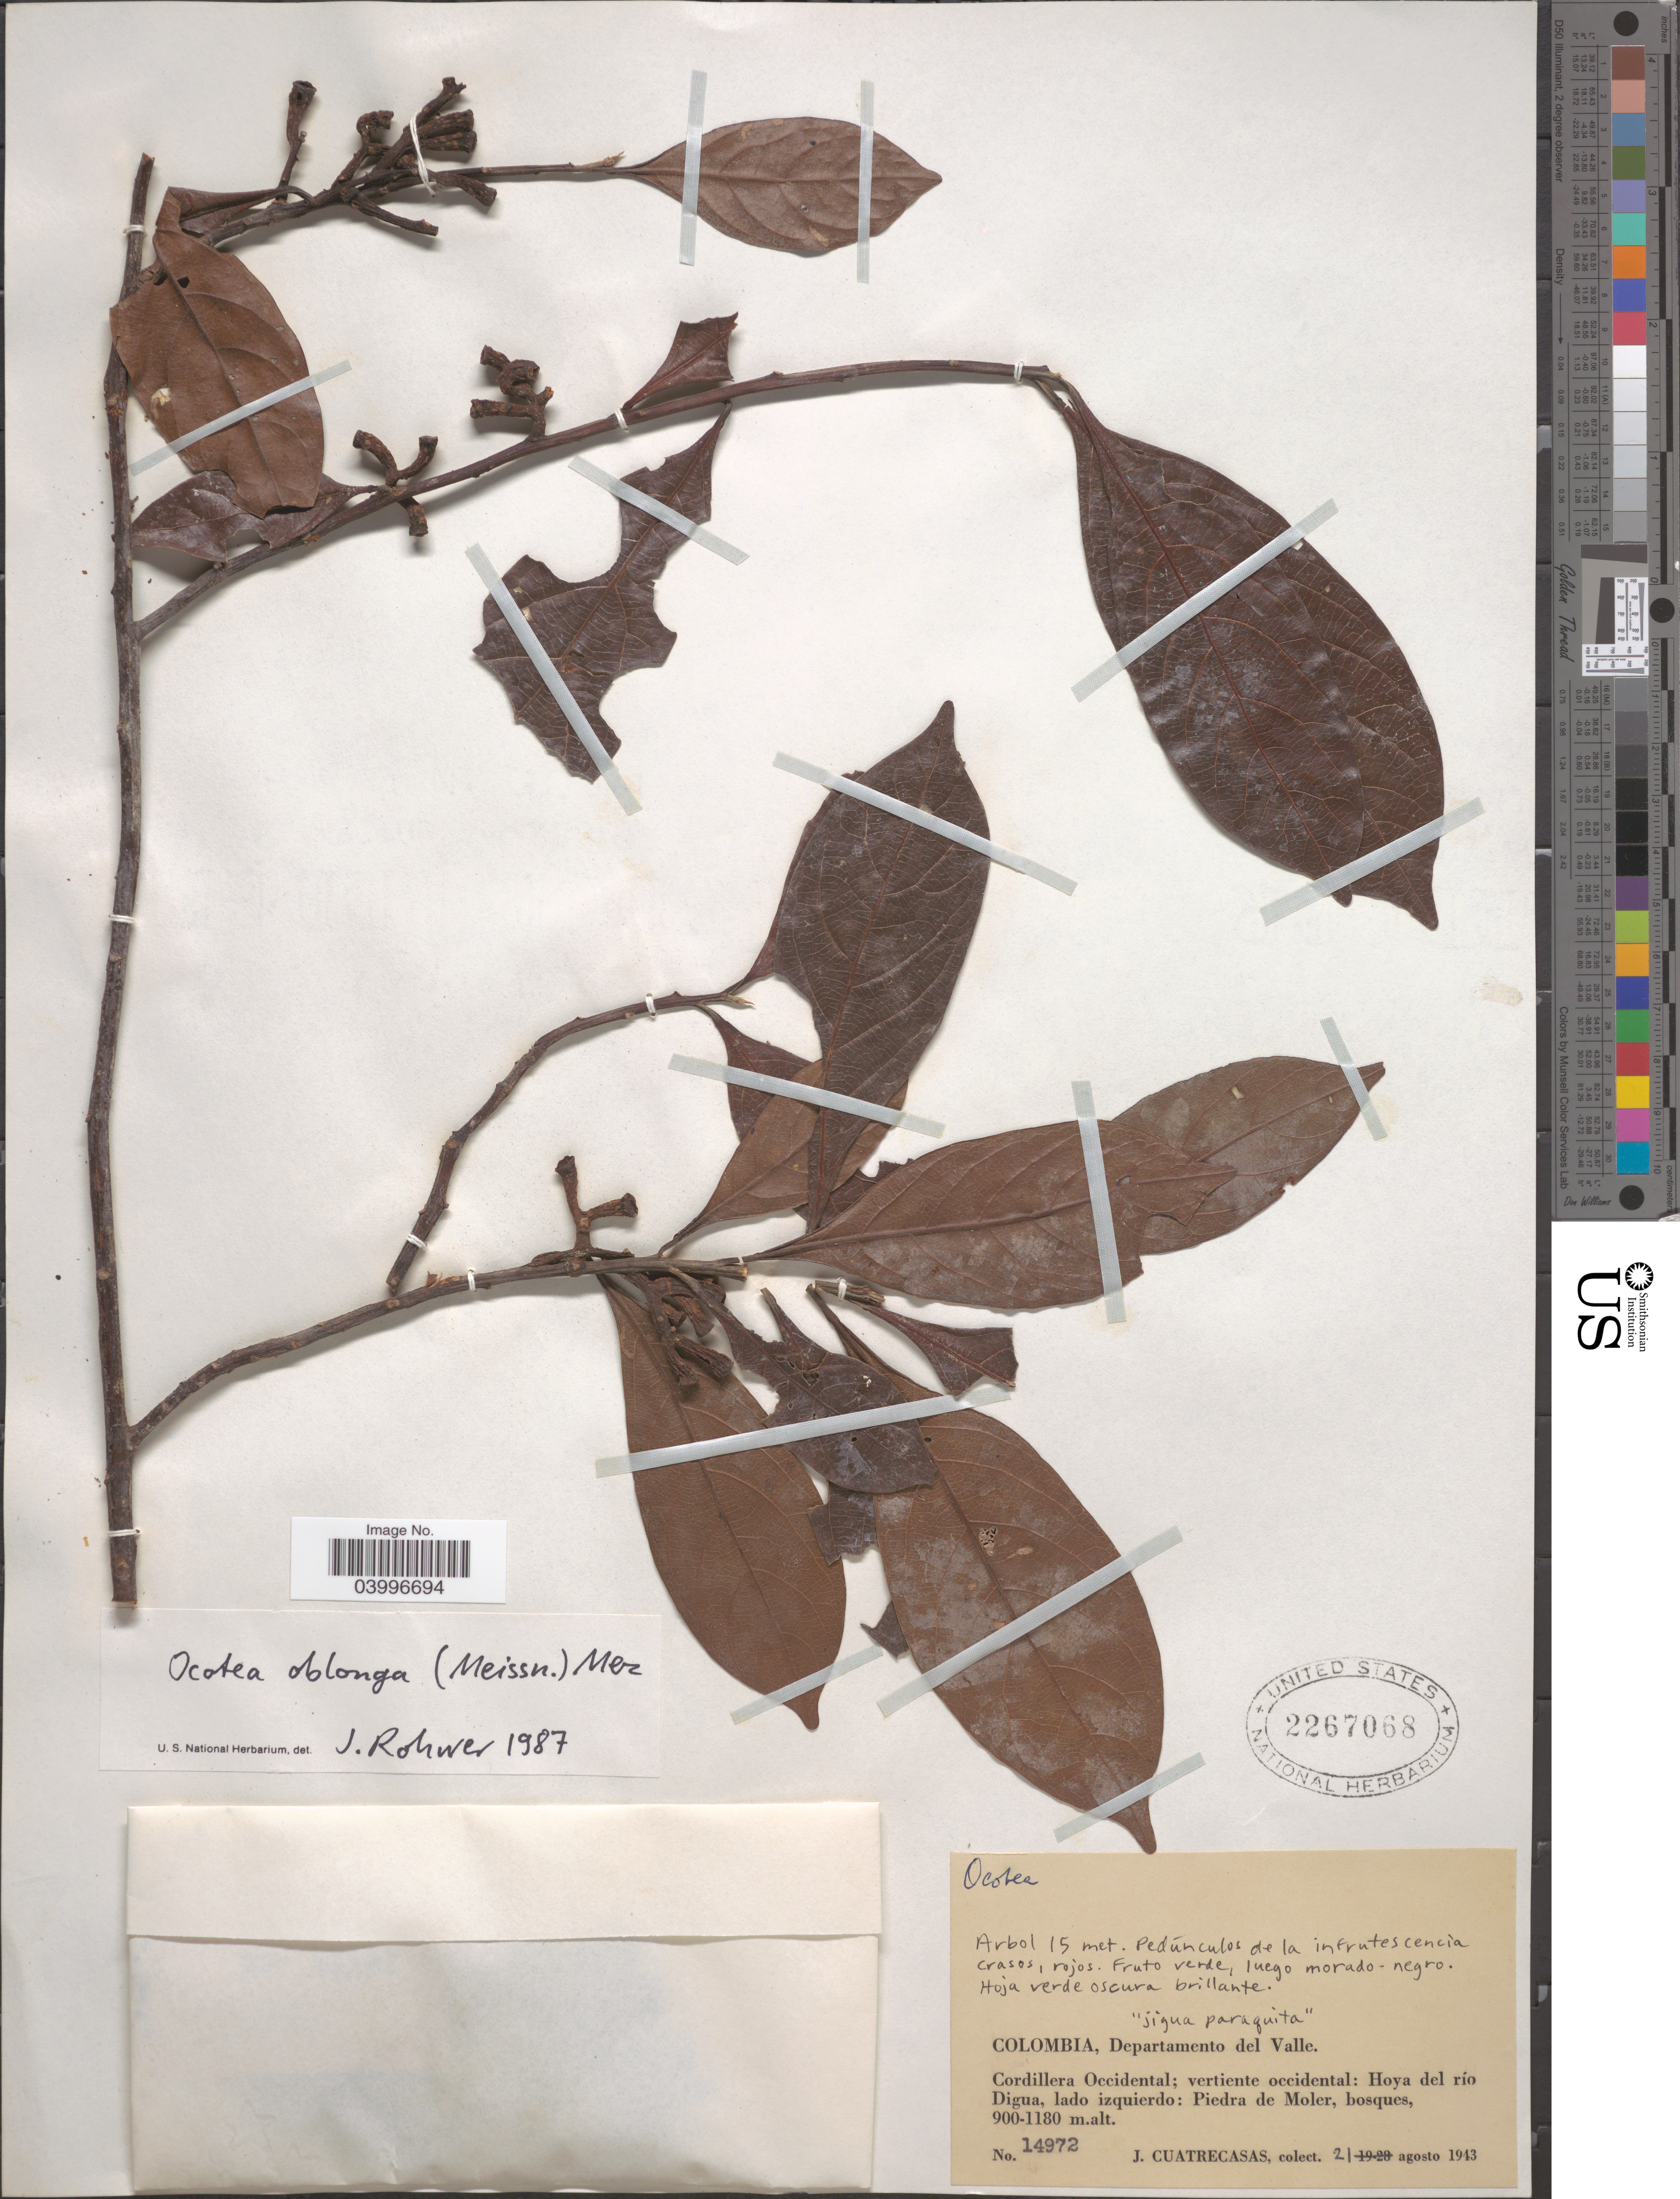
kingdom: Plantae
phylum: Tracheophyta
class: Magnoliopsida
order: Laurales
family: Lauraceae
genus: Ocotea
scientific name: Ocotea oblonga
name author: (Meisn.) Mez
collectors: J. Cuatrecasas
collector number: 14972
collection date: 1943-08-21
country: Colombia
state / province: Valle del Cauca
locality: Departamento del Valle. Cordillera Occidental; vertiente occidental: Hoya del río Digua, lado izquierdo: Piedra de Moler.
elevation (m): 900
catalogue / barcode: US 2267068